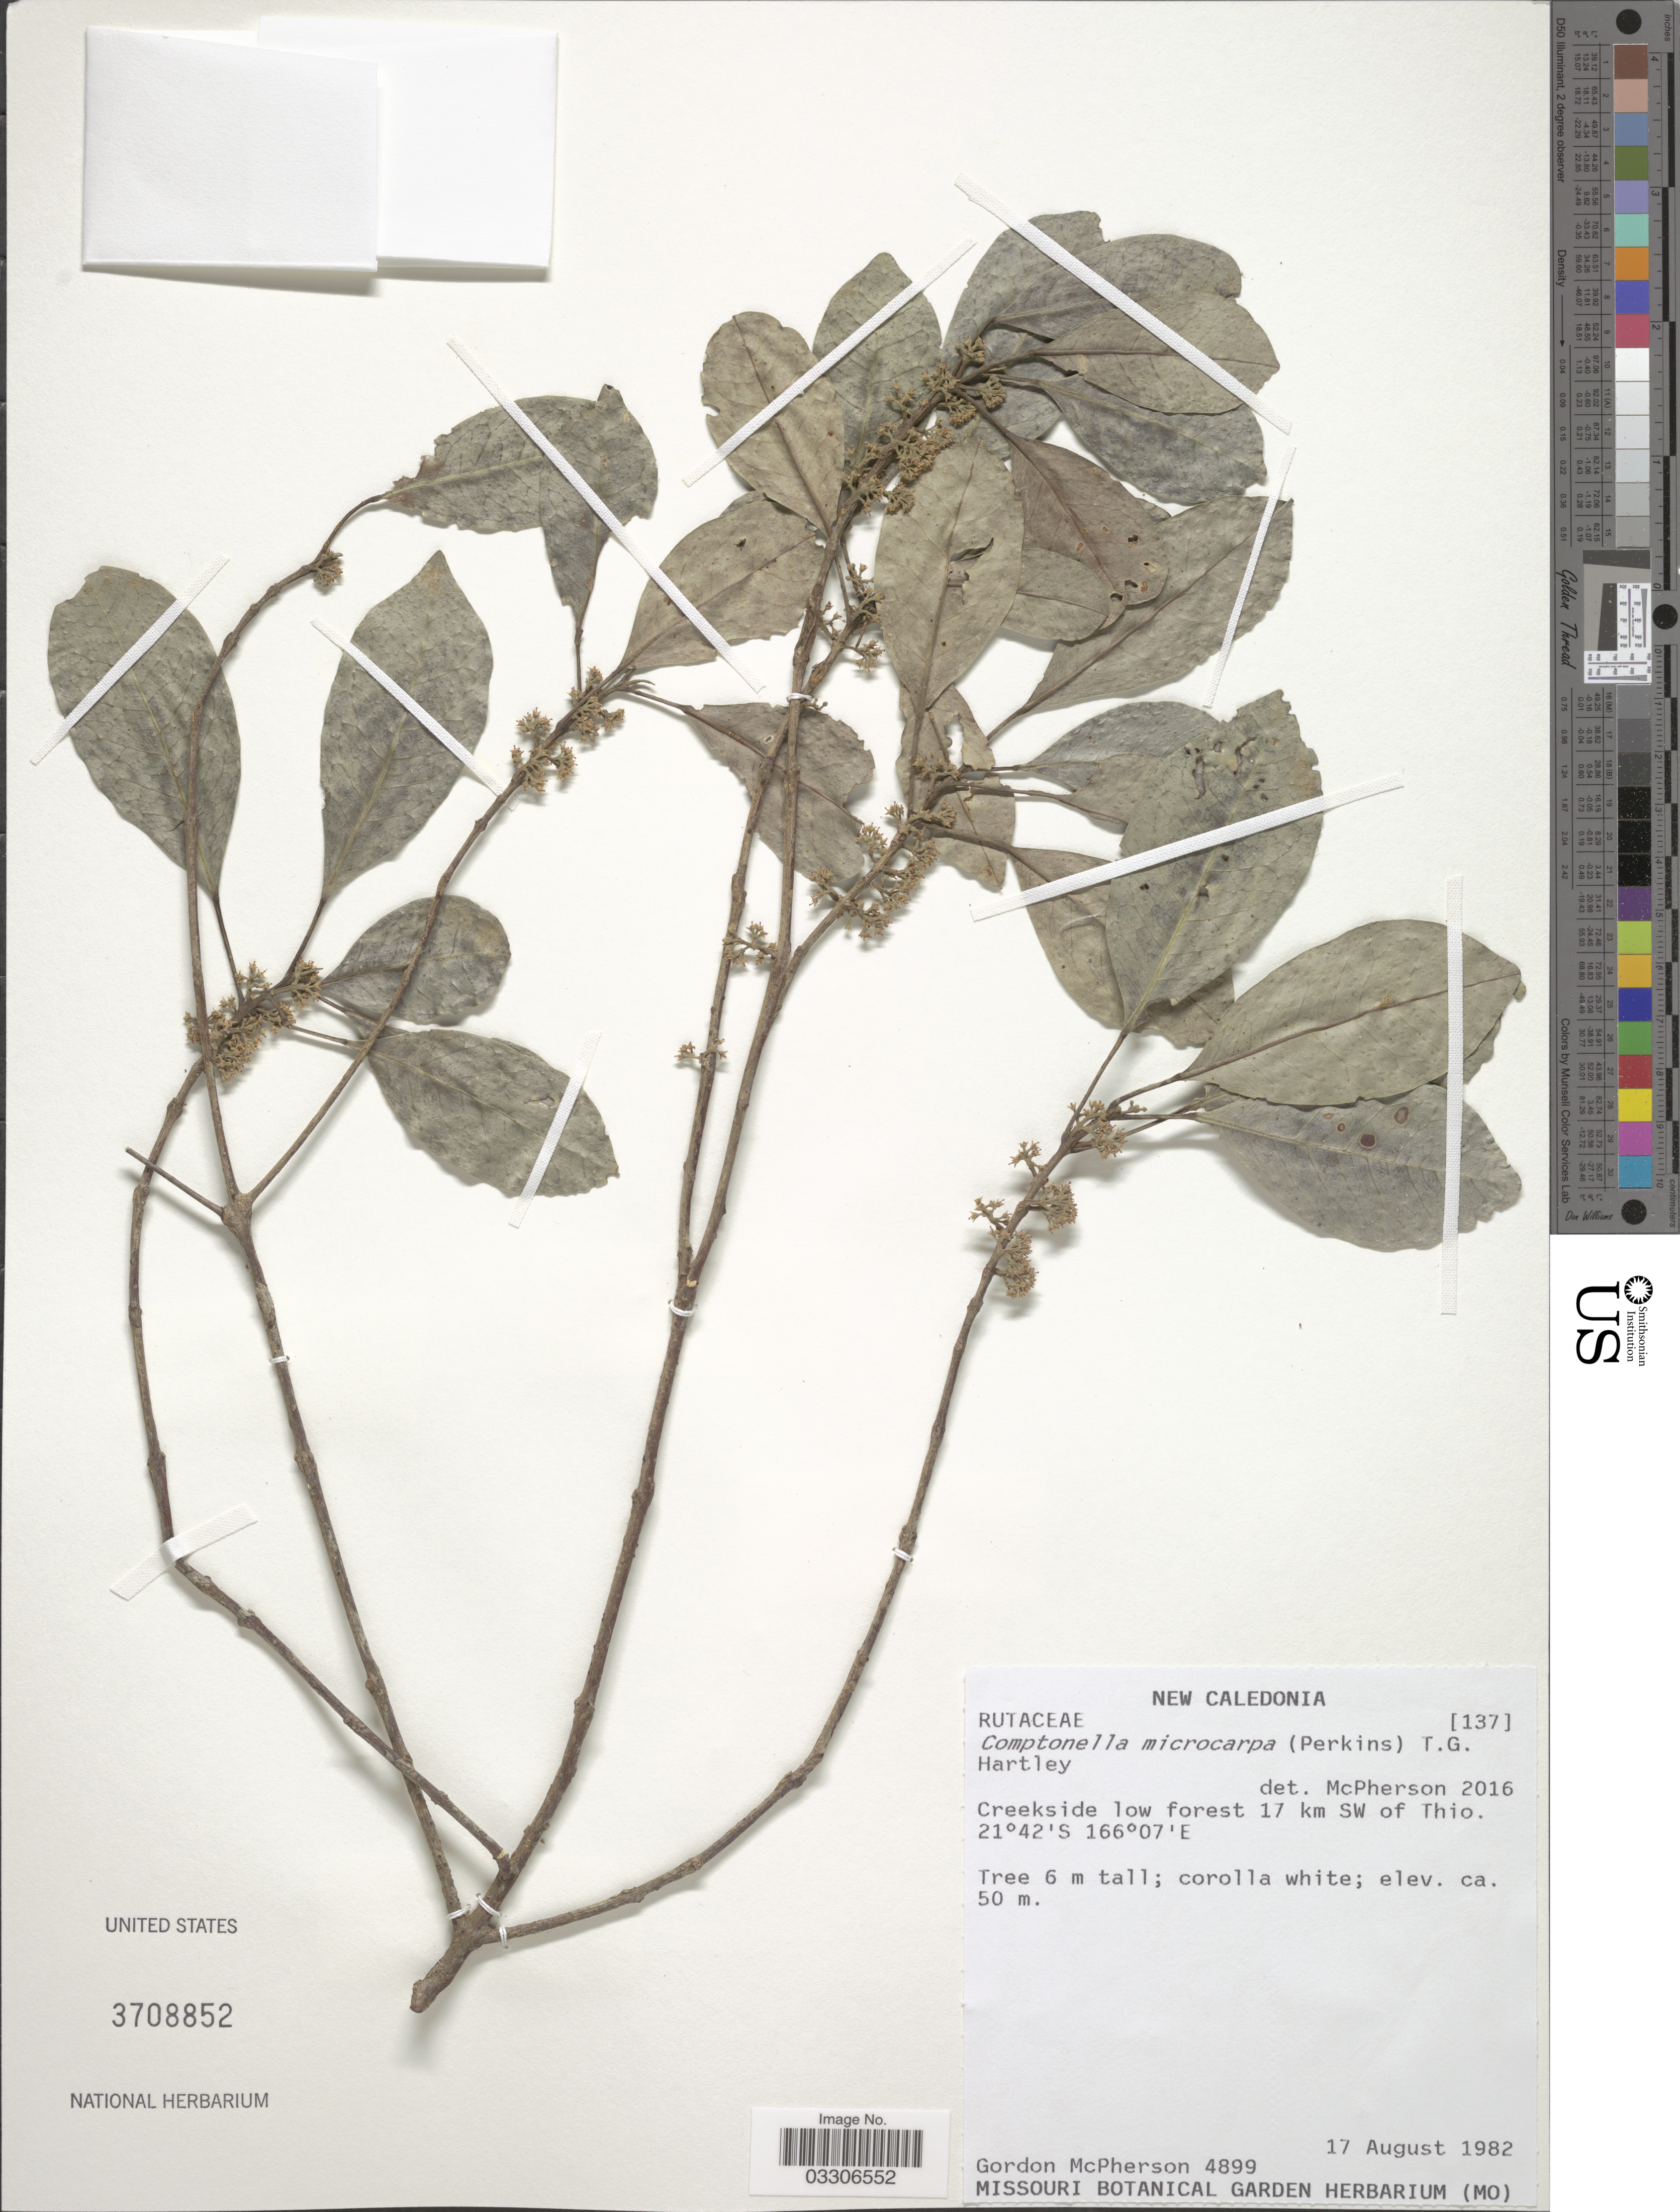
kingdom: Plantae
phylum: Tracheophyta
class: Magnoliopsida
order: Sapindales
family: Rutaceae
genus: Comptonella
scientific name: Comptonella microcarpa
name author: T.G. Hartley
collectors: G. D. McPherson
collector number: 4899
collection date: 1982-08-17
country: New Caledonia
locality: Creekside low forest 17 km SW of Thio.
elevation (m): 50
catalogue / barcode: US 3708852